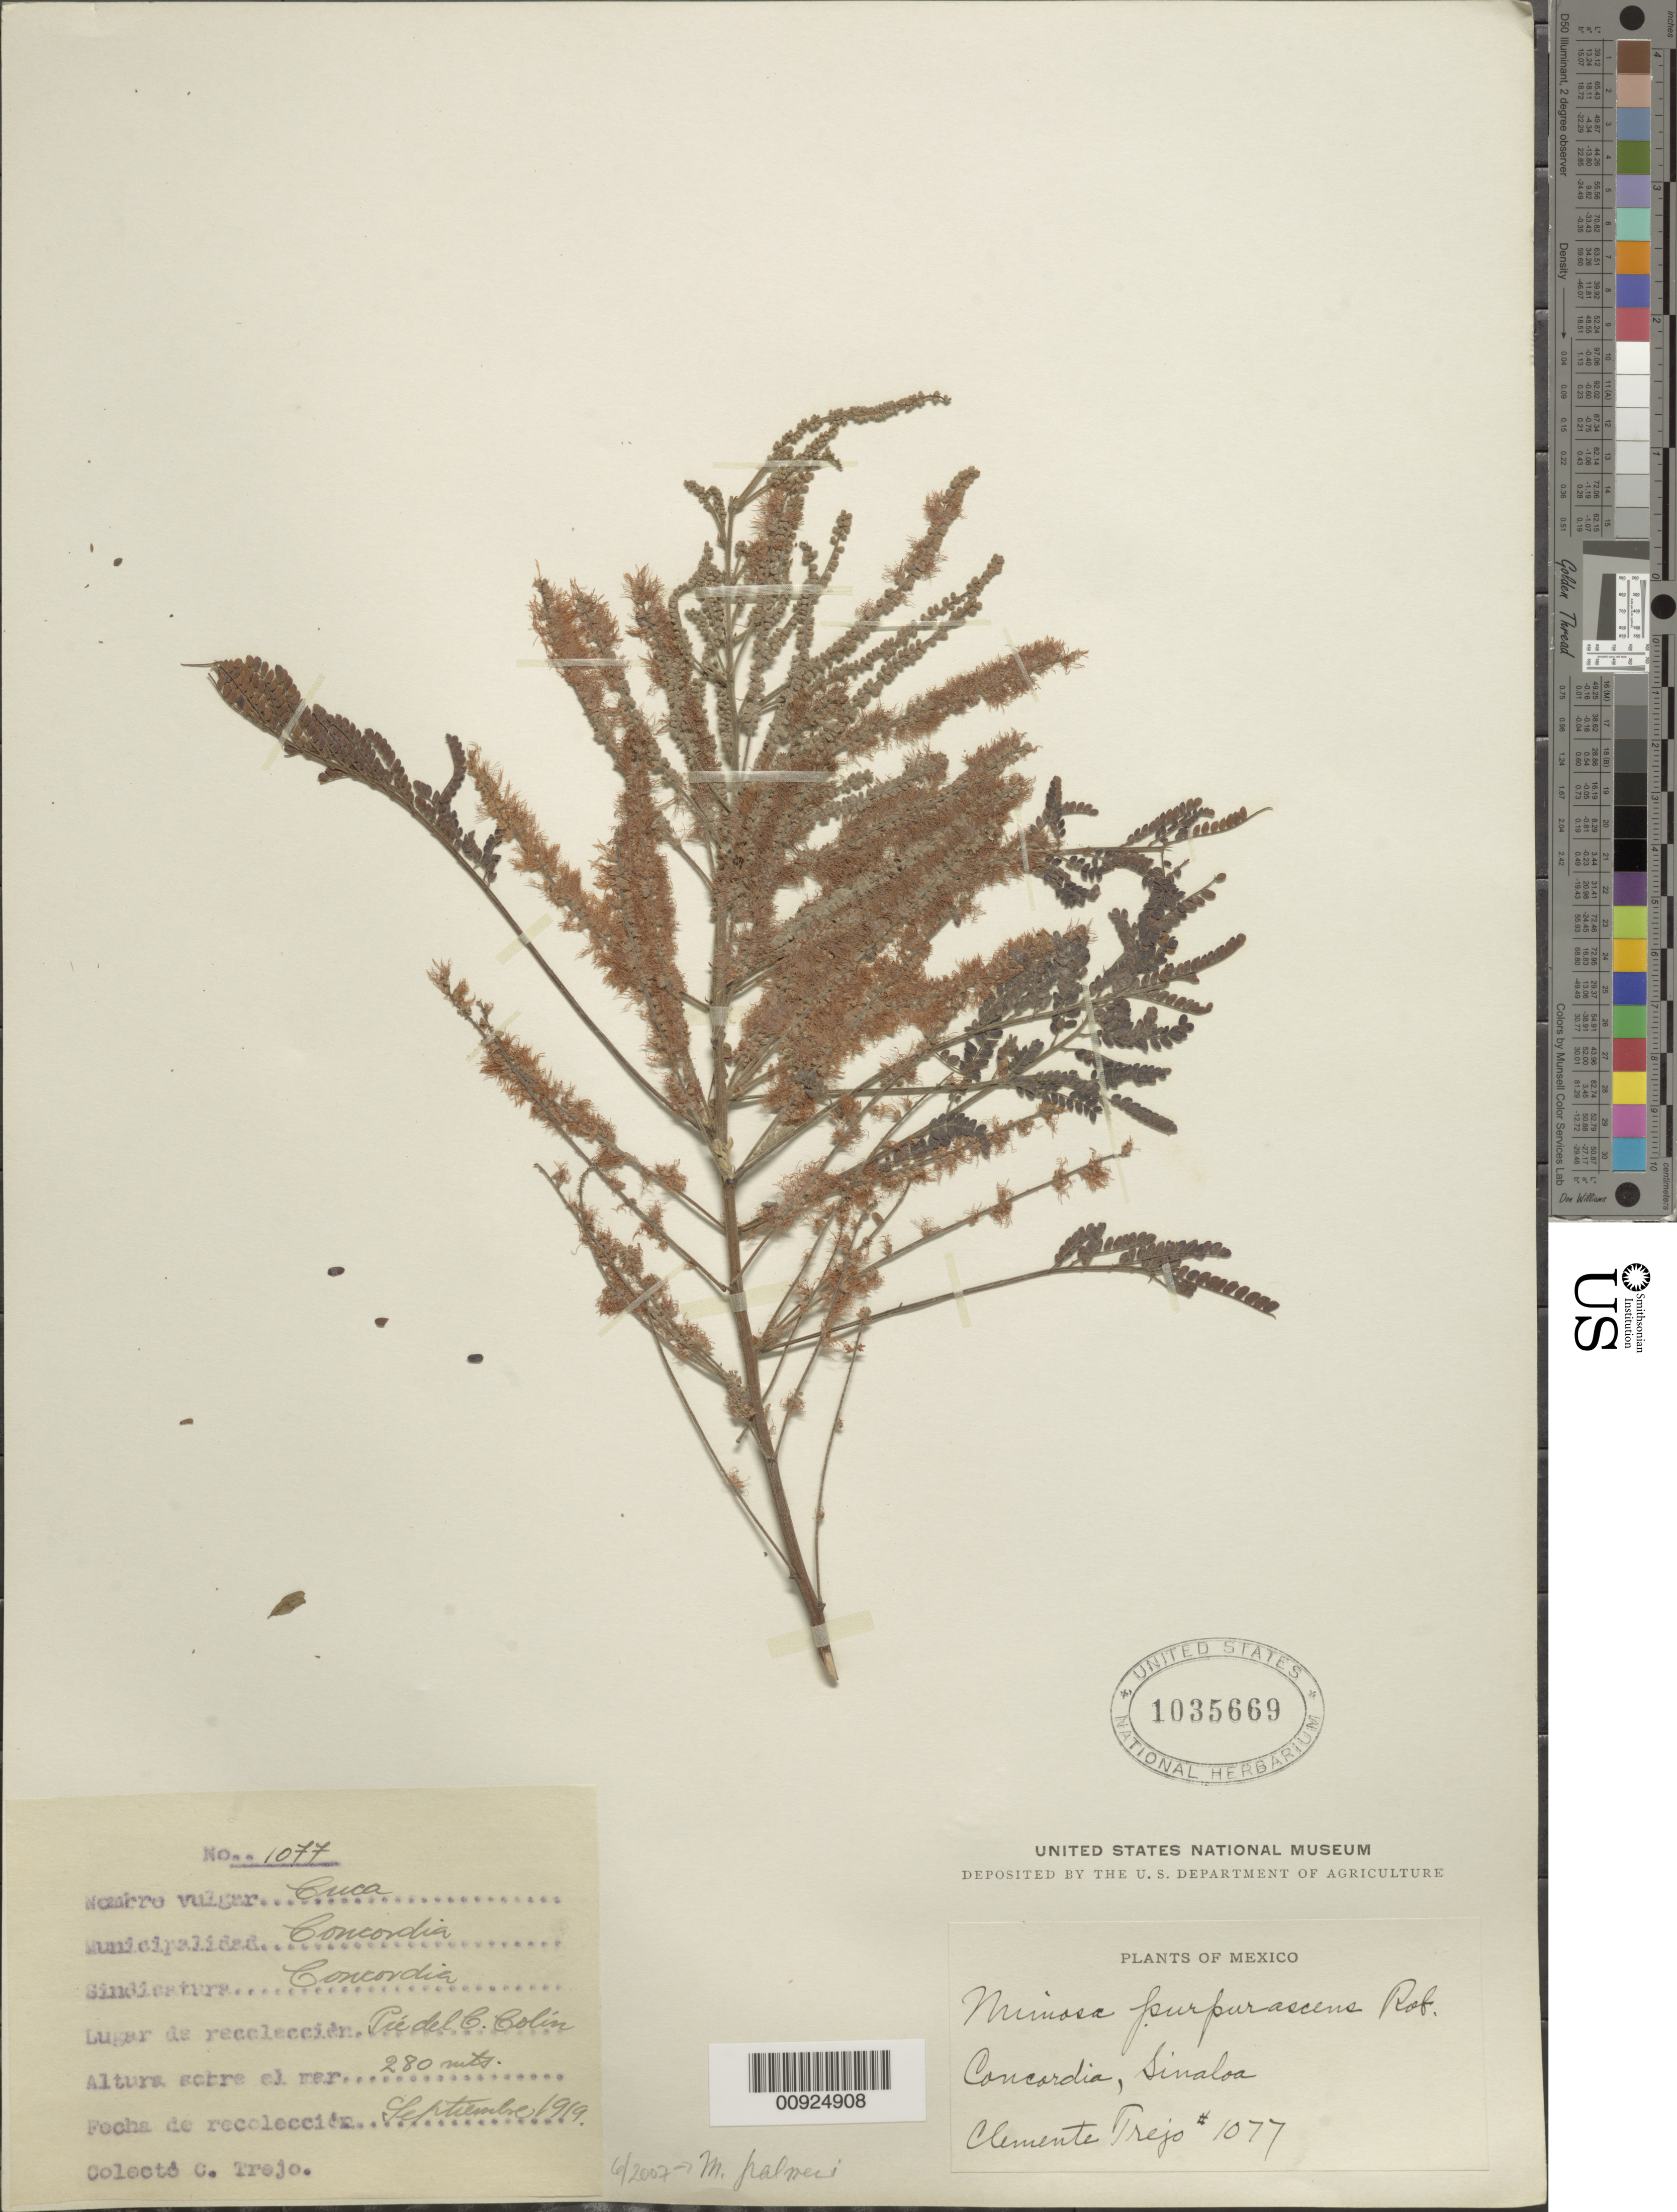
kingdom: Plantae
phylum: Tracheophyta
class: Magnoliopsida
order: Fabales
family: Fabaceae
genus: Mimosa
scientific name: Mimosa palmeri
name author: Rose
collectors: C. C. Trejo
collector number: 1077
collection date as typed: Sep 1919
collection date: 1919-09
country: Mexico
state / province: Sinaloa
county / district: Concordia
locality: Pié del C. Colín, Municipalidad Concordia, Sindicatura Concordia, Sinaloa.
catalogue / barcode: US 1035669